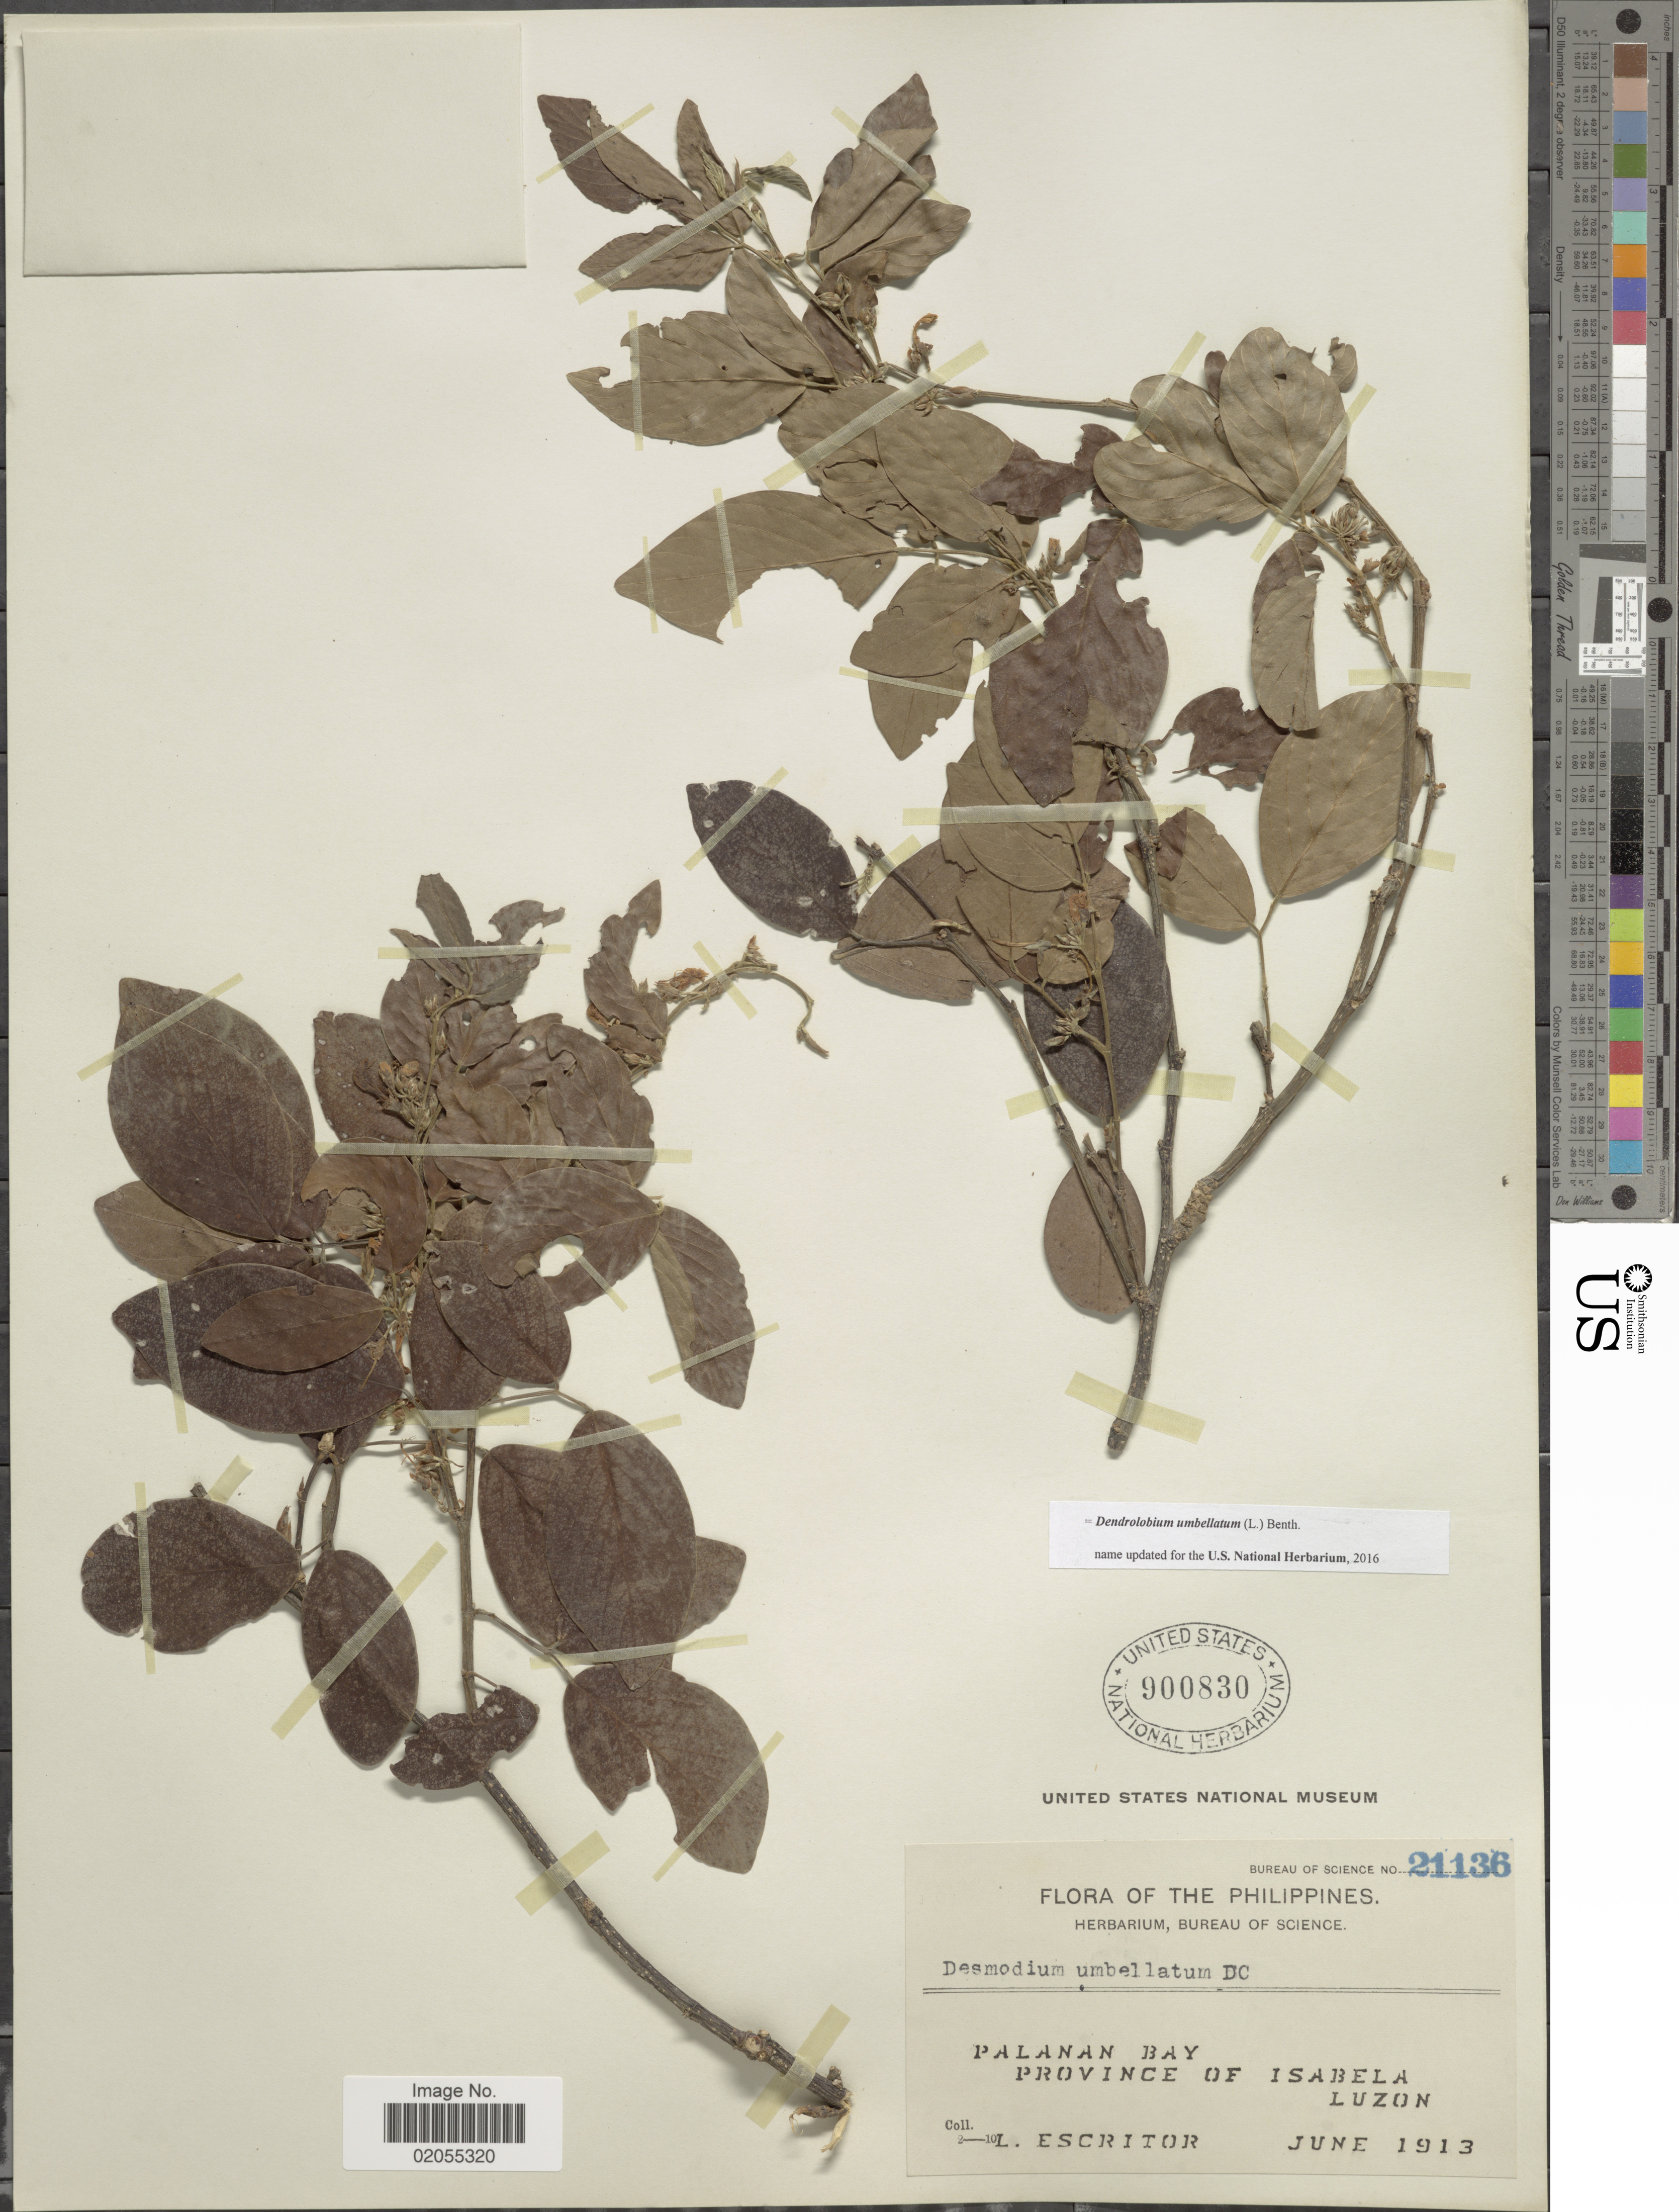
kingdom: Plantae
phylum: Tracheophyta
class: Magnoliopsida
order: Fabales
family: Fabaceae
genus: Dendrolobium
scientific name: Dendrolobium umbellatum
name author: (L.) Benth.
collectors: L. Escritor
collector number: Bureau of Science 21136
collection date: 1913-06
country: Philippines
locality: Palanan Bay, Province of Isabela, Luzon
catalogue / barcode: US 900830